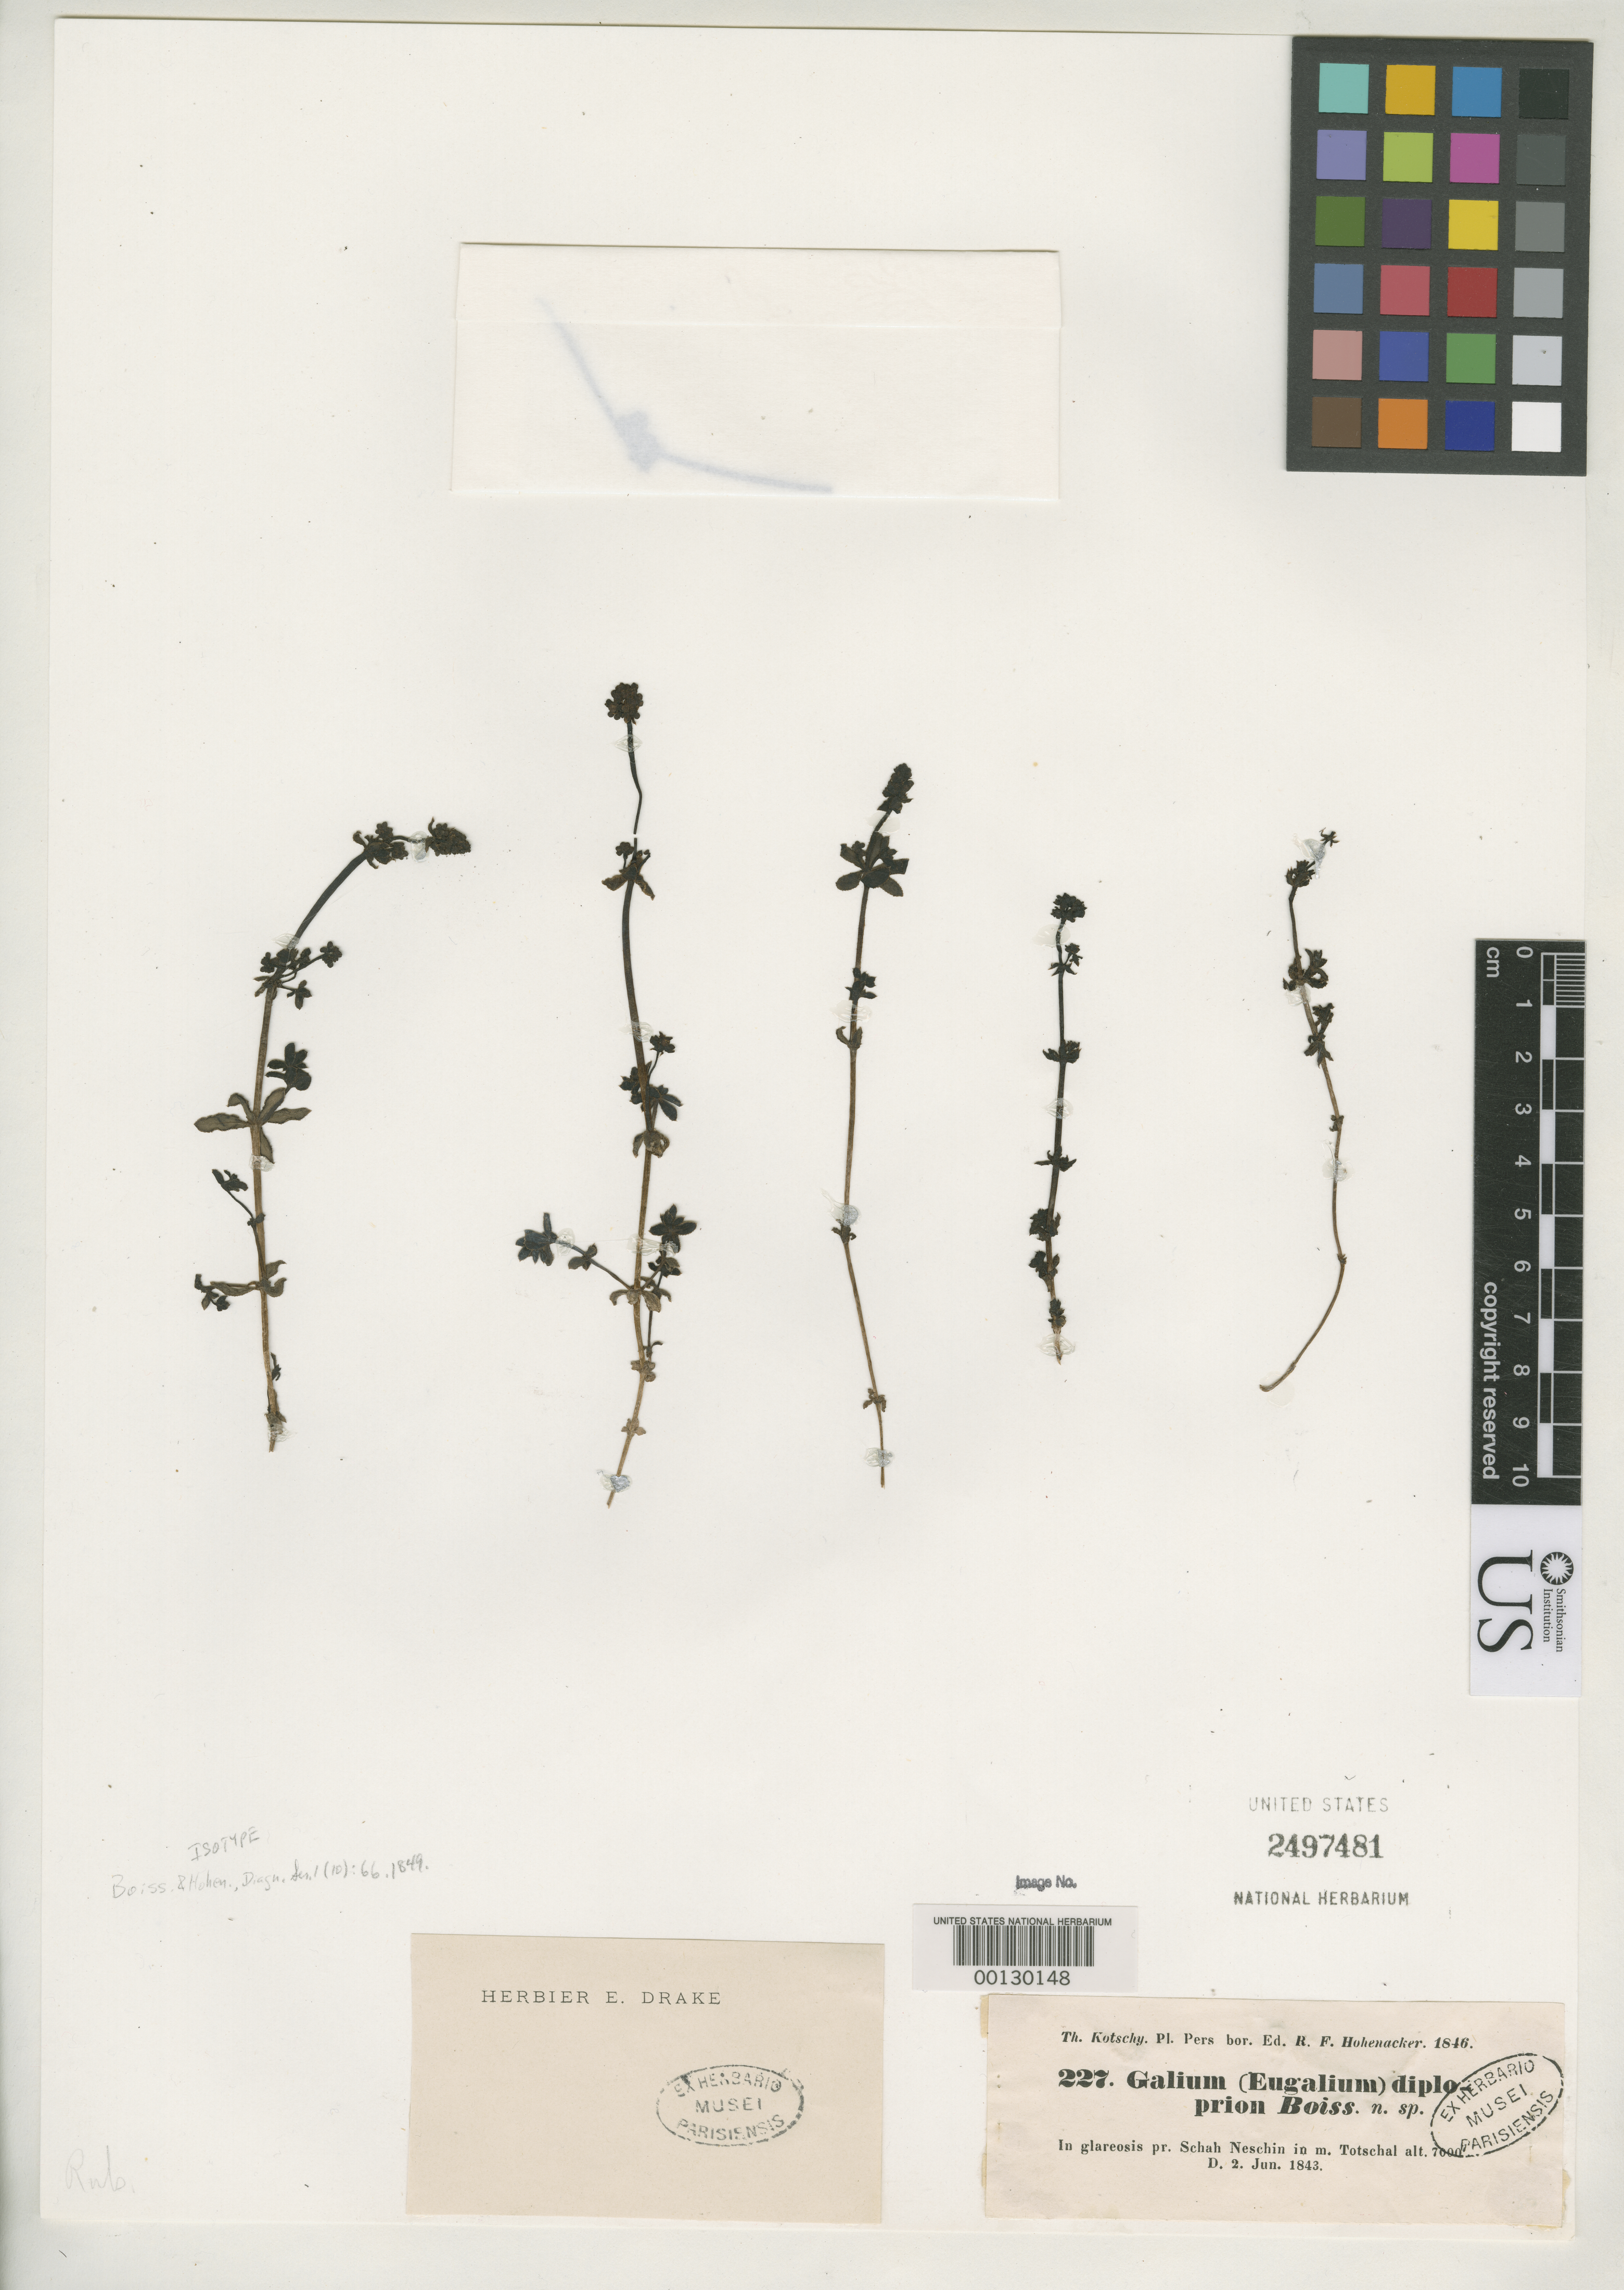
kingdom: Plantae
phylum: Tracheophyta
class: Magnoliopsida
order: Gentianales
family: Rubiaceae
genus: Galium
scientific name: Galium diploprion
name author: Boiss. & Hohen. in Boiss.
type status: Isotype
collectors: K. G. Kotschy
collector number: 227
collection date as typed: Jun 1843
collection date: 1843-06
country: Iran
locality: Schah Neschin.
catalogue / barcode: US 2497481